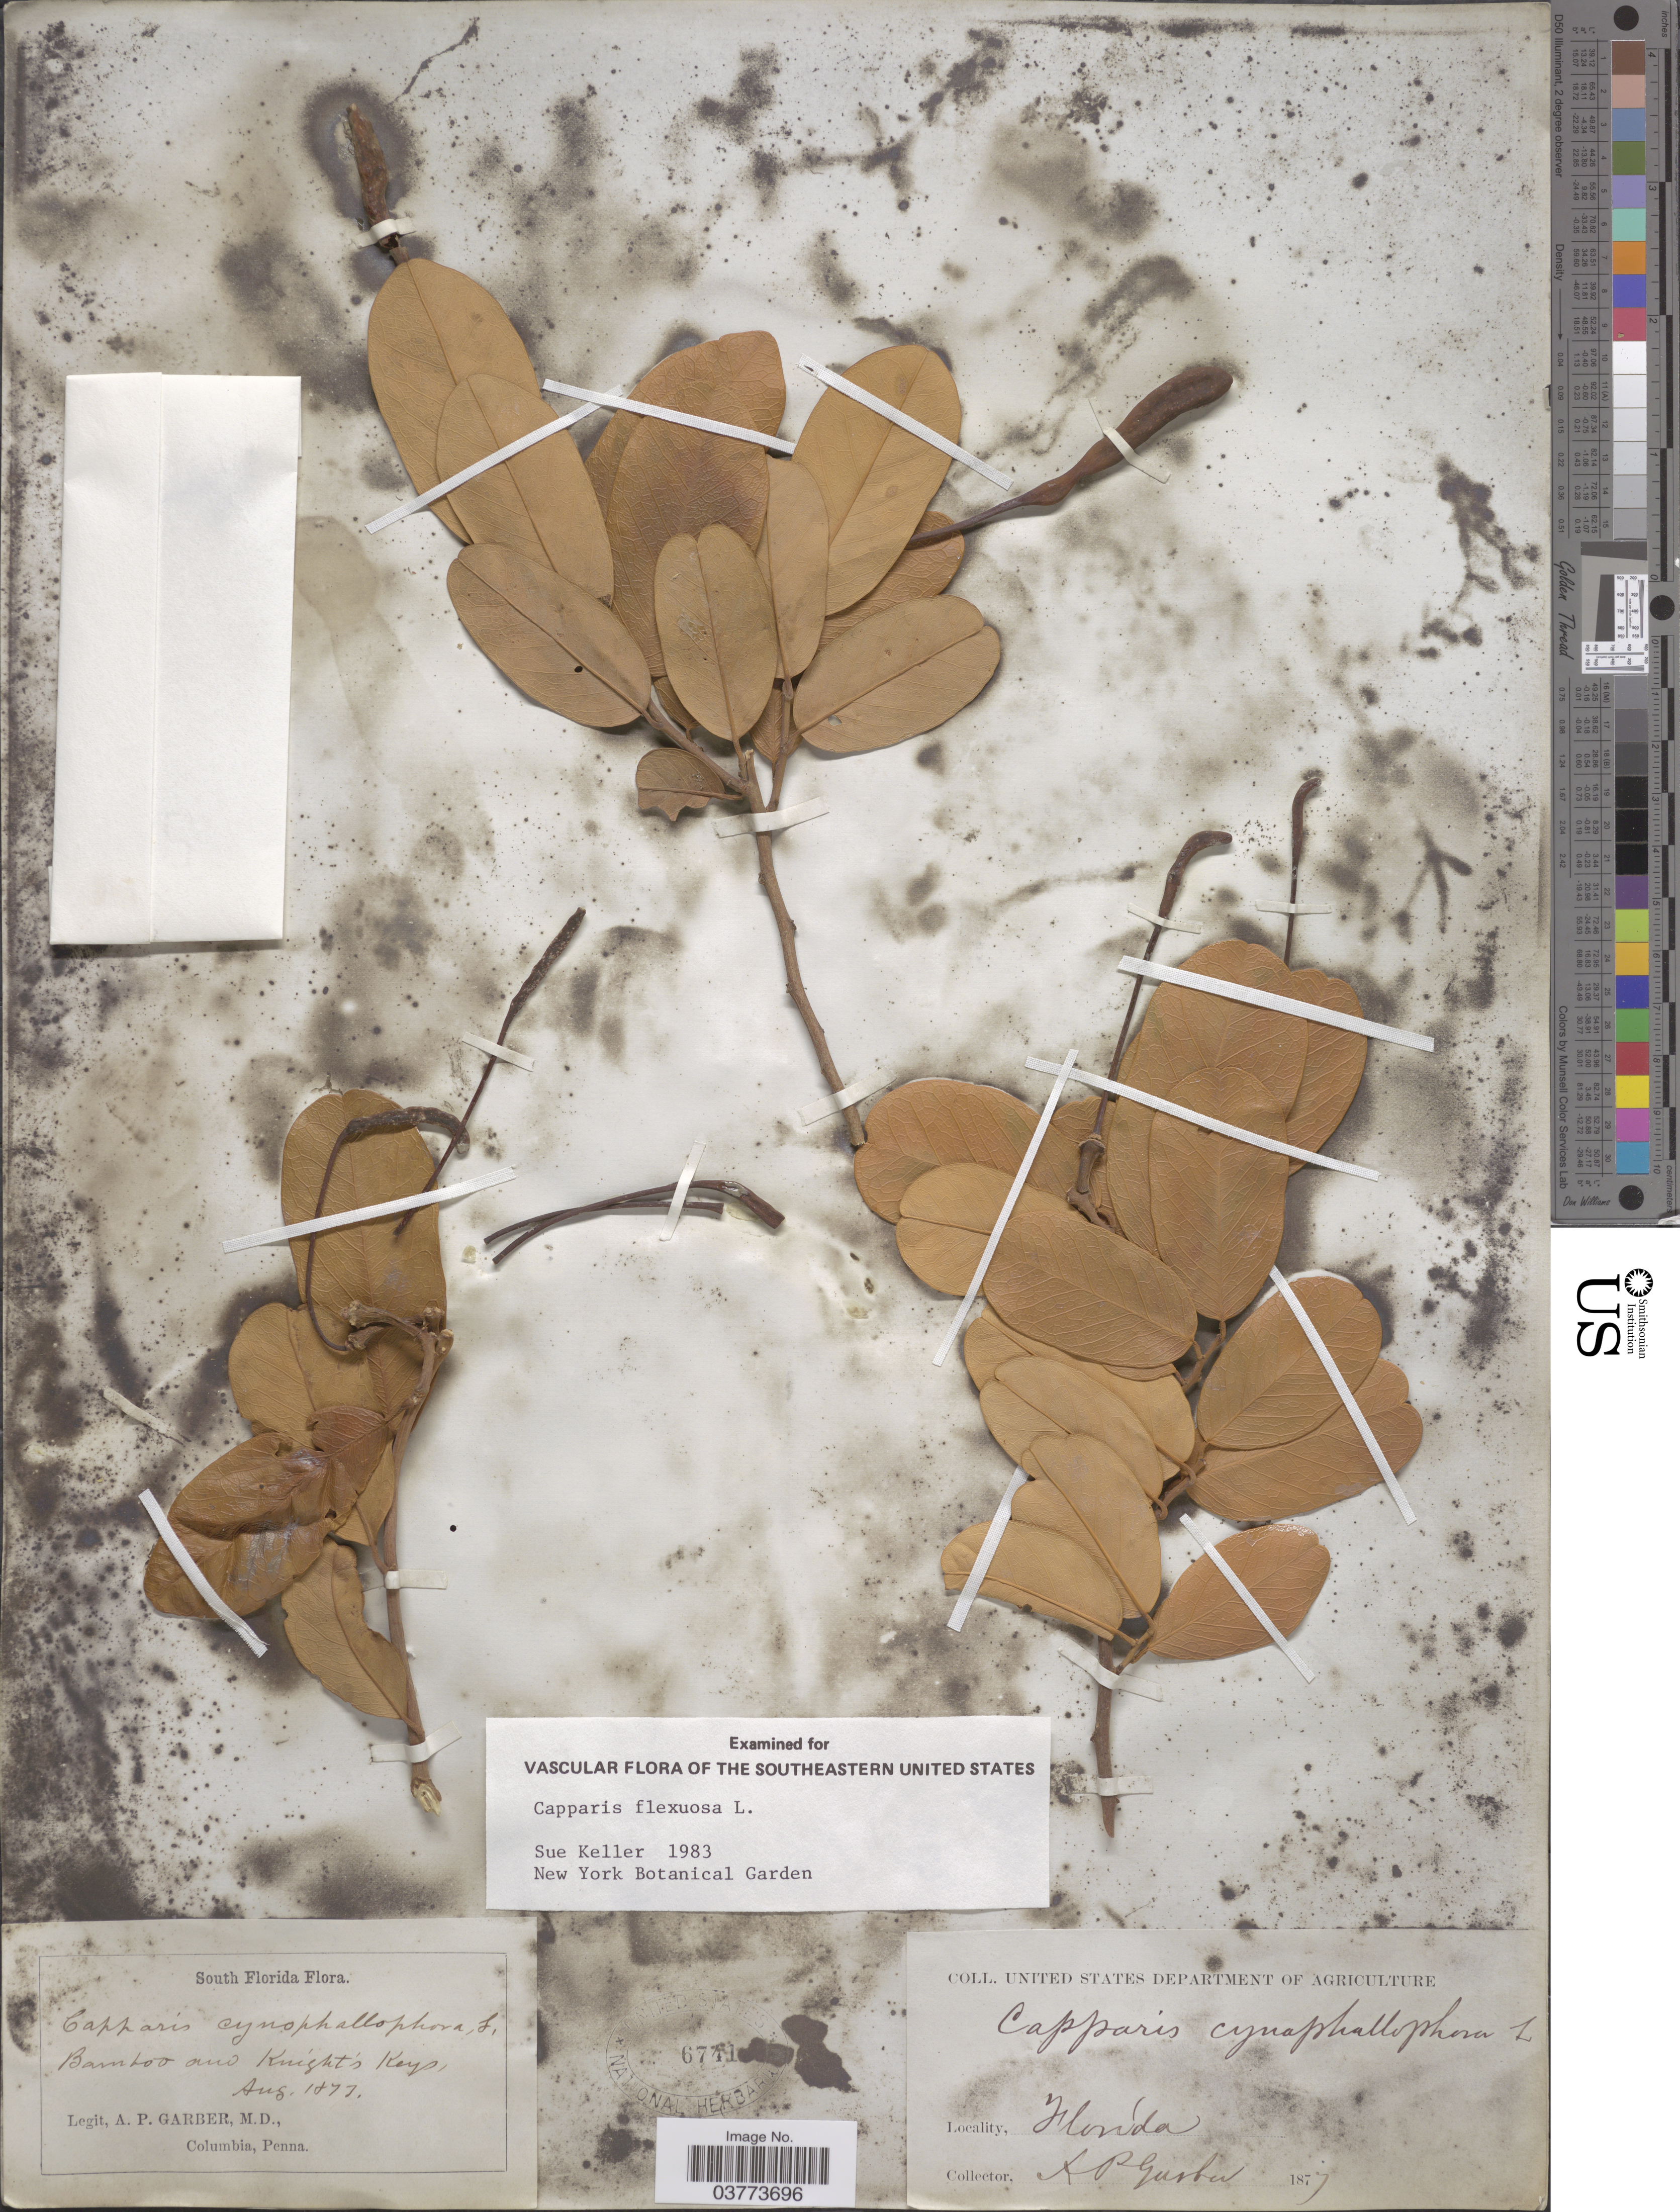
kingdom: Plantae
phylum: Tracheophyta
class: Magnoliopsida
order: Brassicales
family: Capparaceae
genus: Cynophalla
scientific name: Cynophalla flexuosa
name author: (L.) J. Presl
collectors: A. P. Garber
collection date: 1877-08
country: United States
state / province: Florida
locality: Bamboo and Knight's Keys.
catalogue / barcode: US 6741